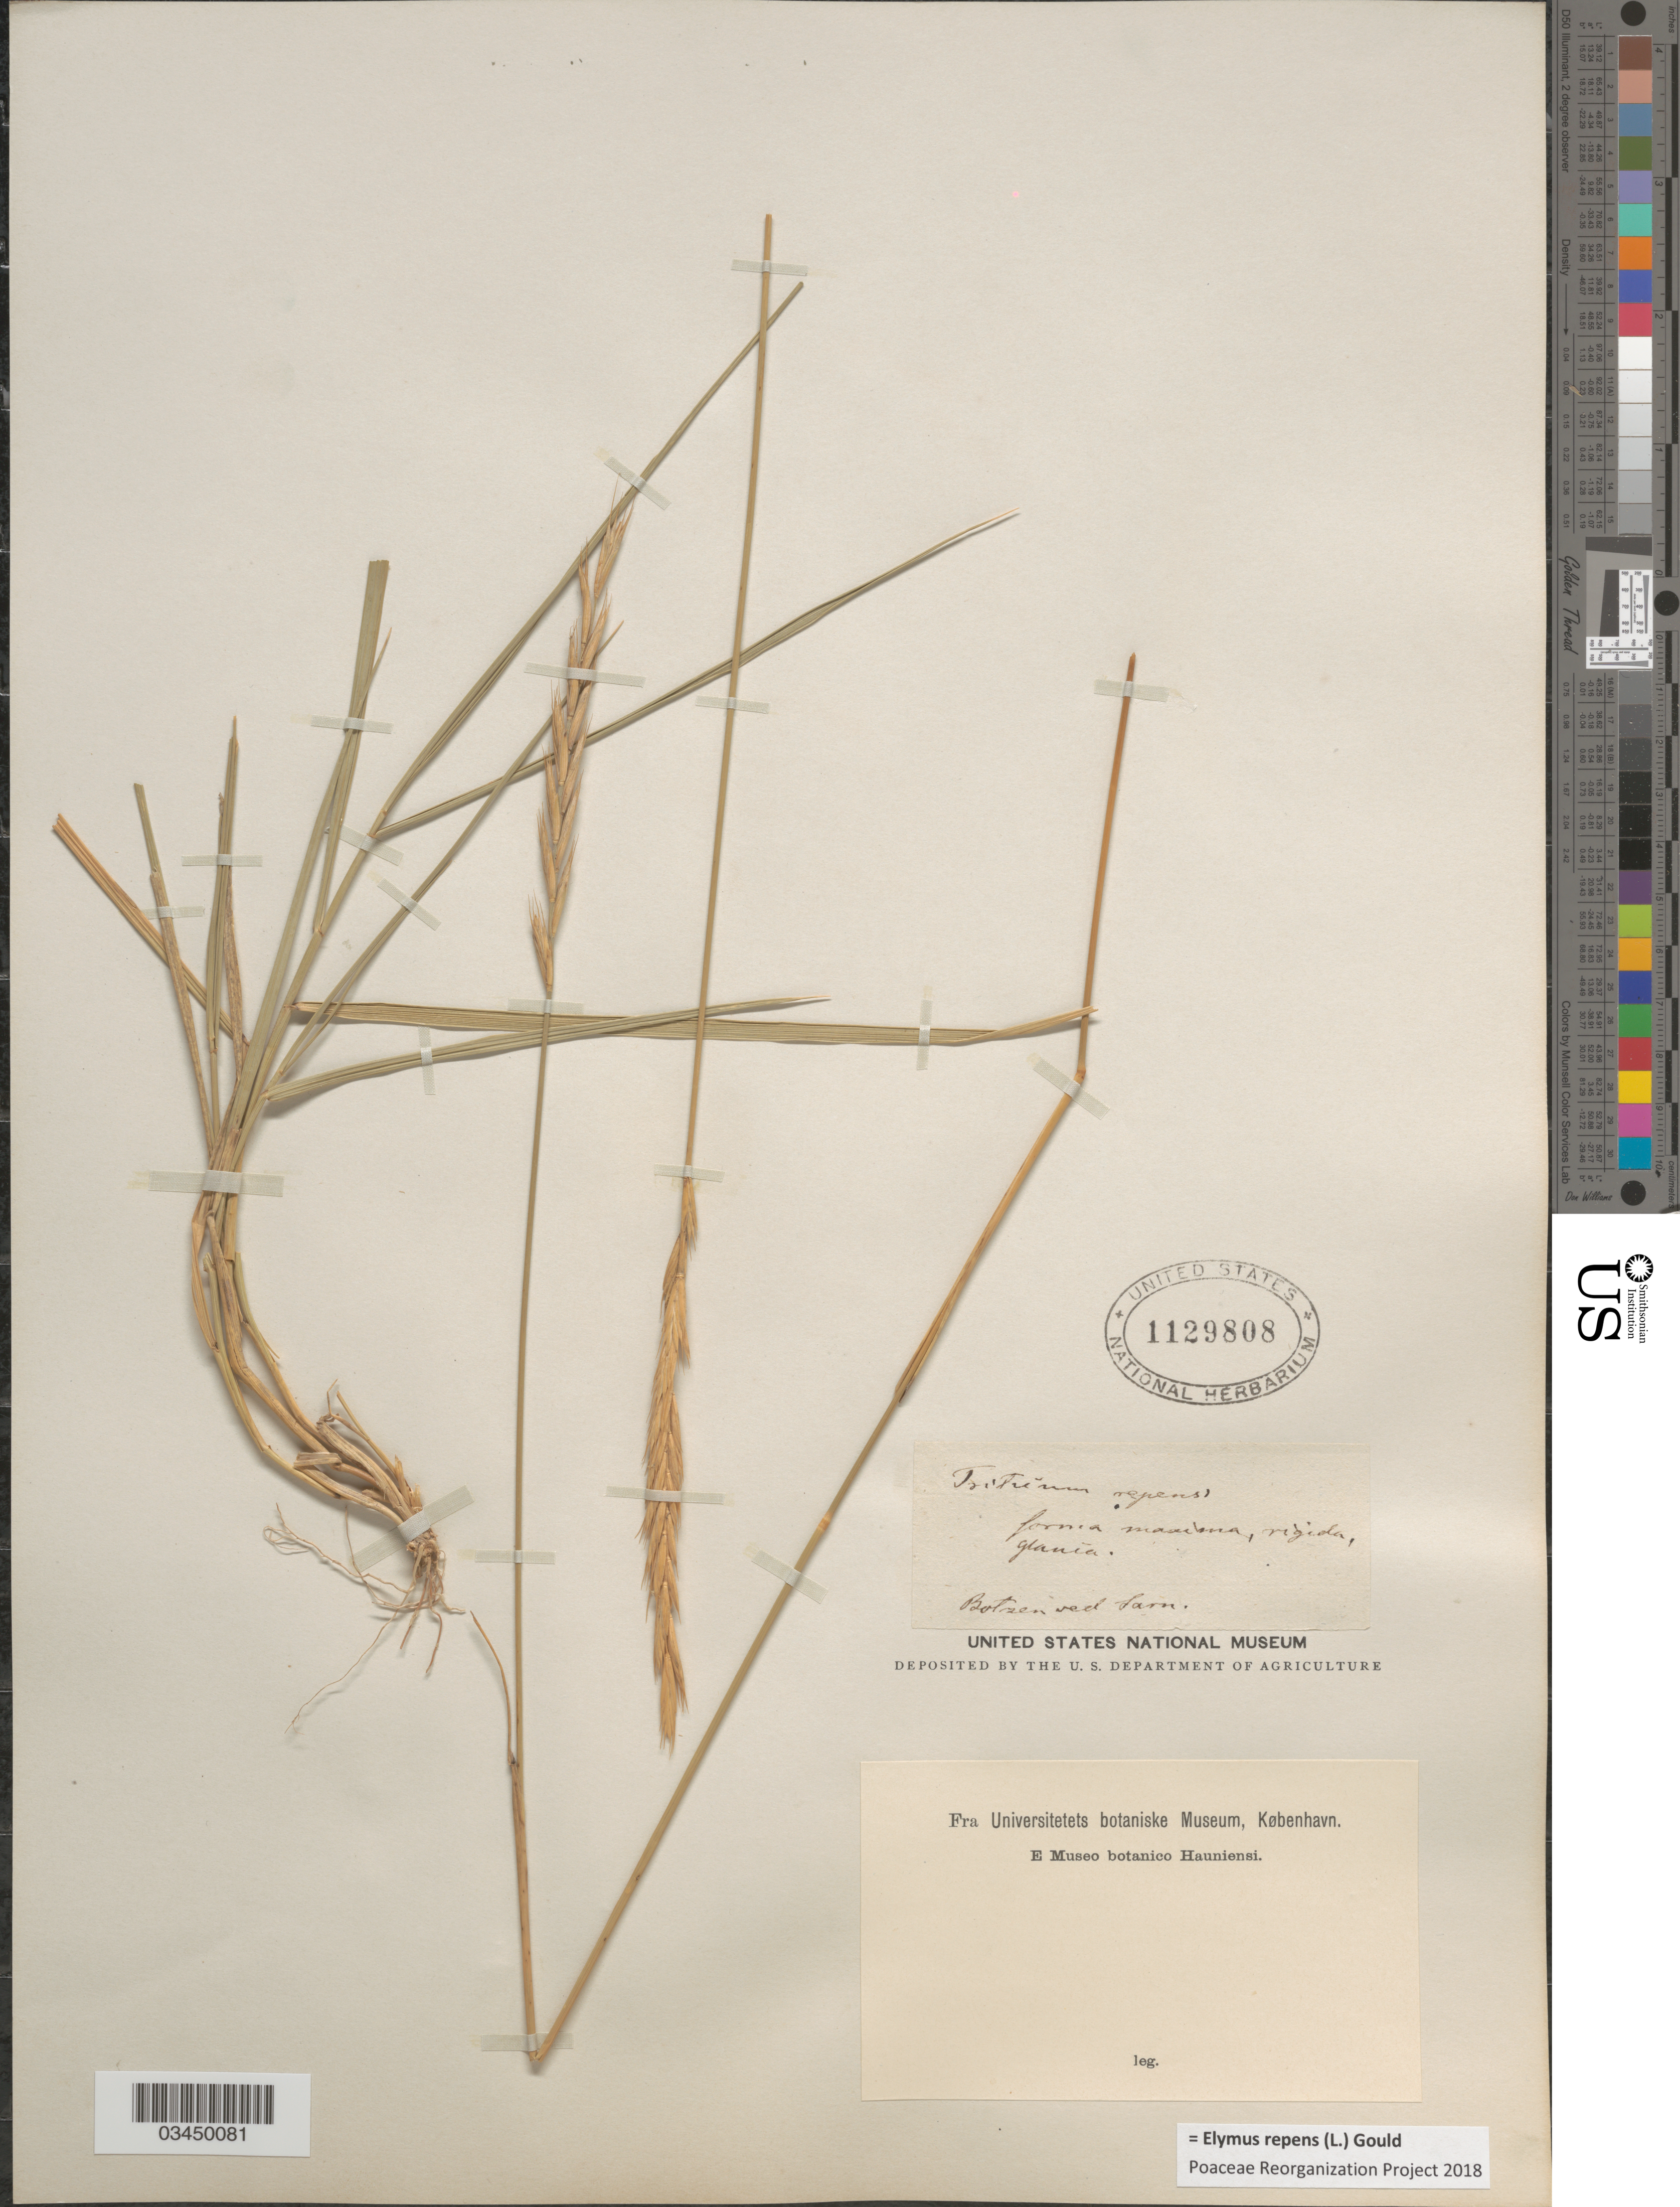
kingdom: Plantae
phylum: Tracheophyta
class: Liliopsida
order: Poales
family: Poaceae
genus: Elymus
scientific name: Elymus repens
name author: (L.) Gould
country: Italy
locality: Botzen ved Sarn.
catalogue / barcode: US 1129808